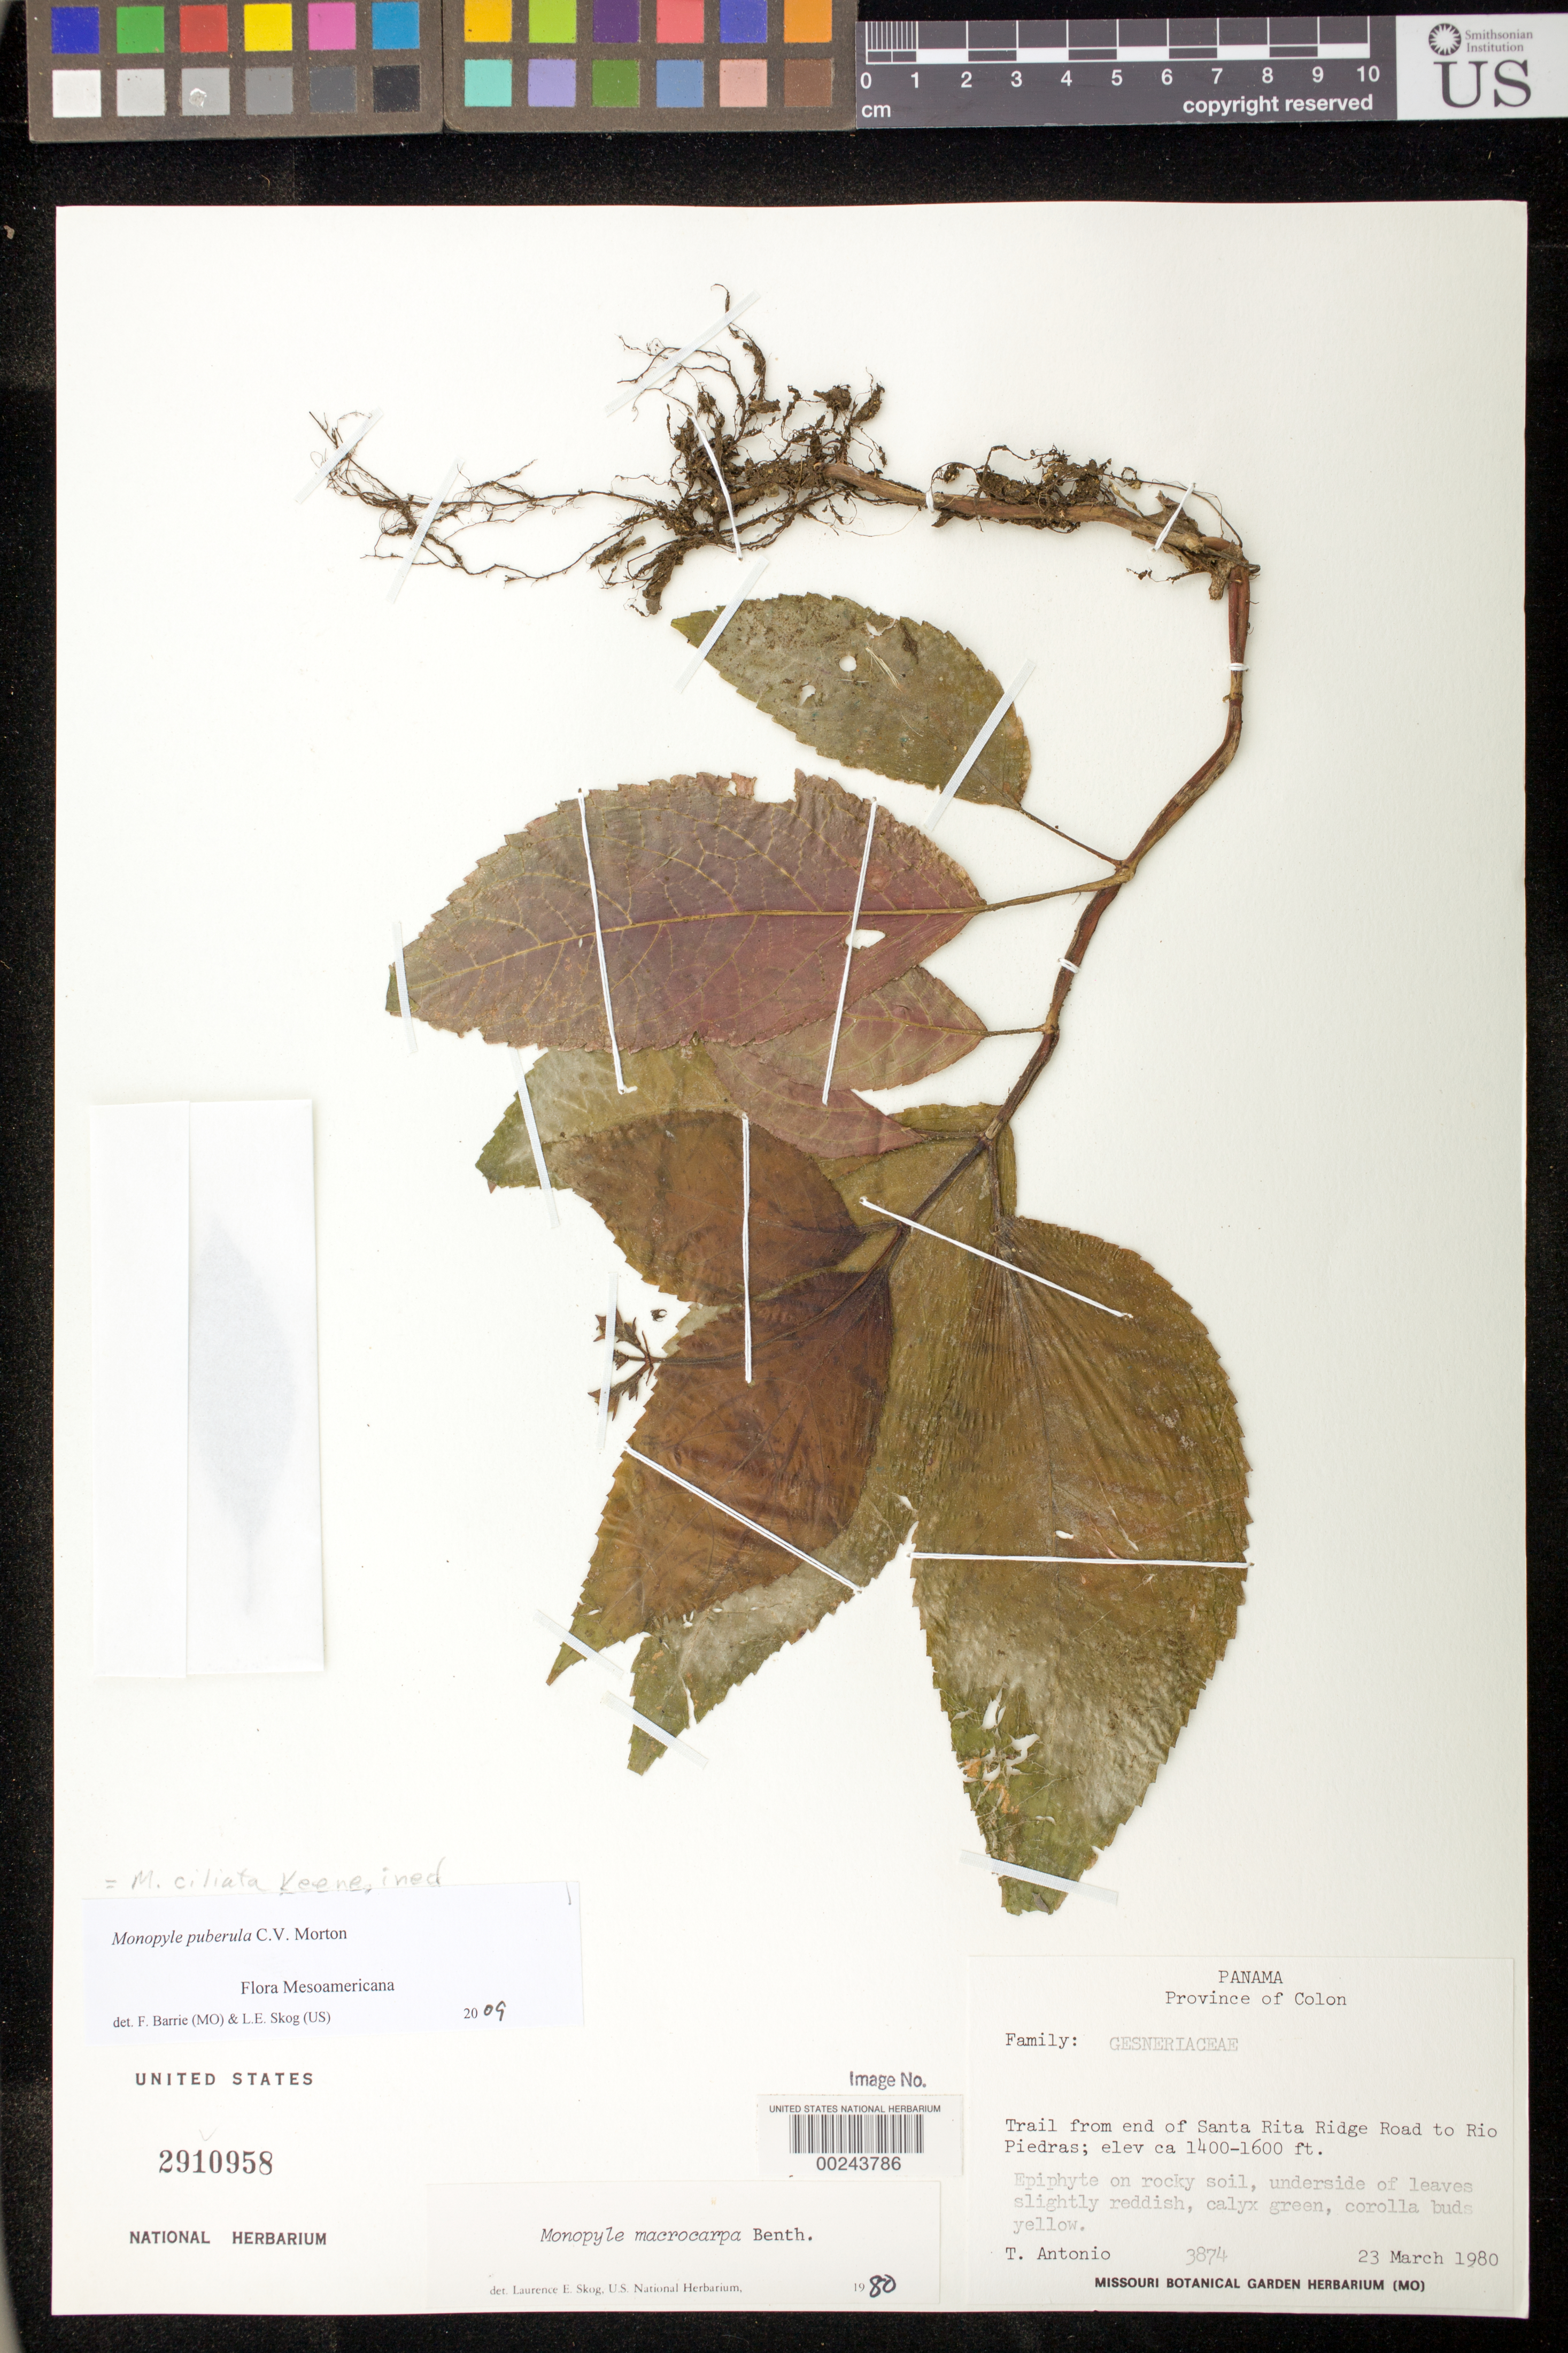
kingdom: Plantae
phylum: Tracheophyta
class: Magnoliopsida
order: Lamiales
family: Gesneriaceae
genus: Monopyle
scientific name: Monopyle puberula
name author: C.V. Morton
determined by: Barrie, F. R.; Skog, Laurence E.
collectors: T. Antonio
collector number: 3874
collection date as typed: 23 Mar 1980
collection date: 1980-03-23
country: Panama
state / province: Colón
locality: Trail from end of Santa Rita ridge road to Rio Piedras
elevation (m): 427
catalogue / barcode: US 2910958